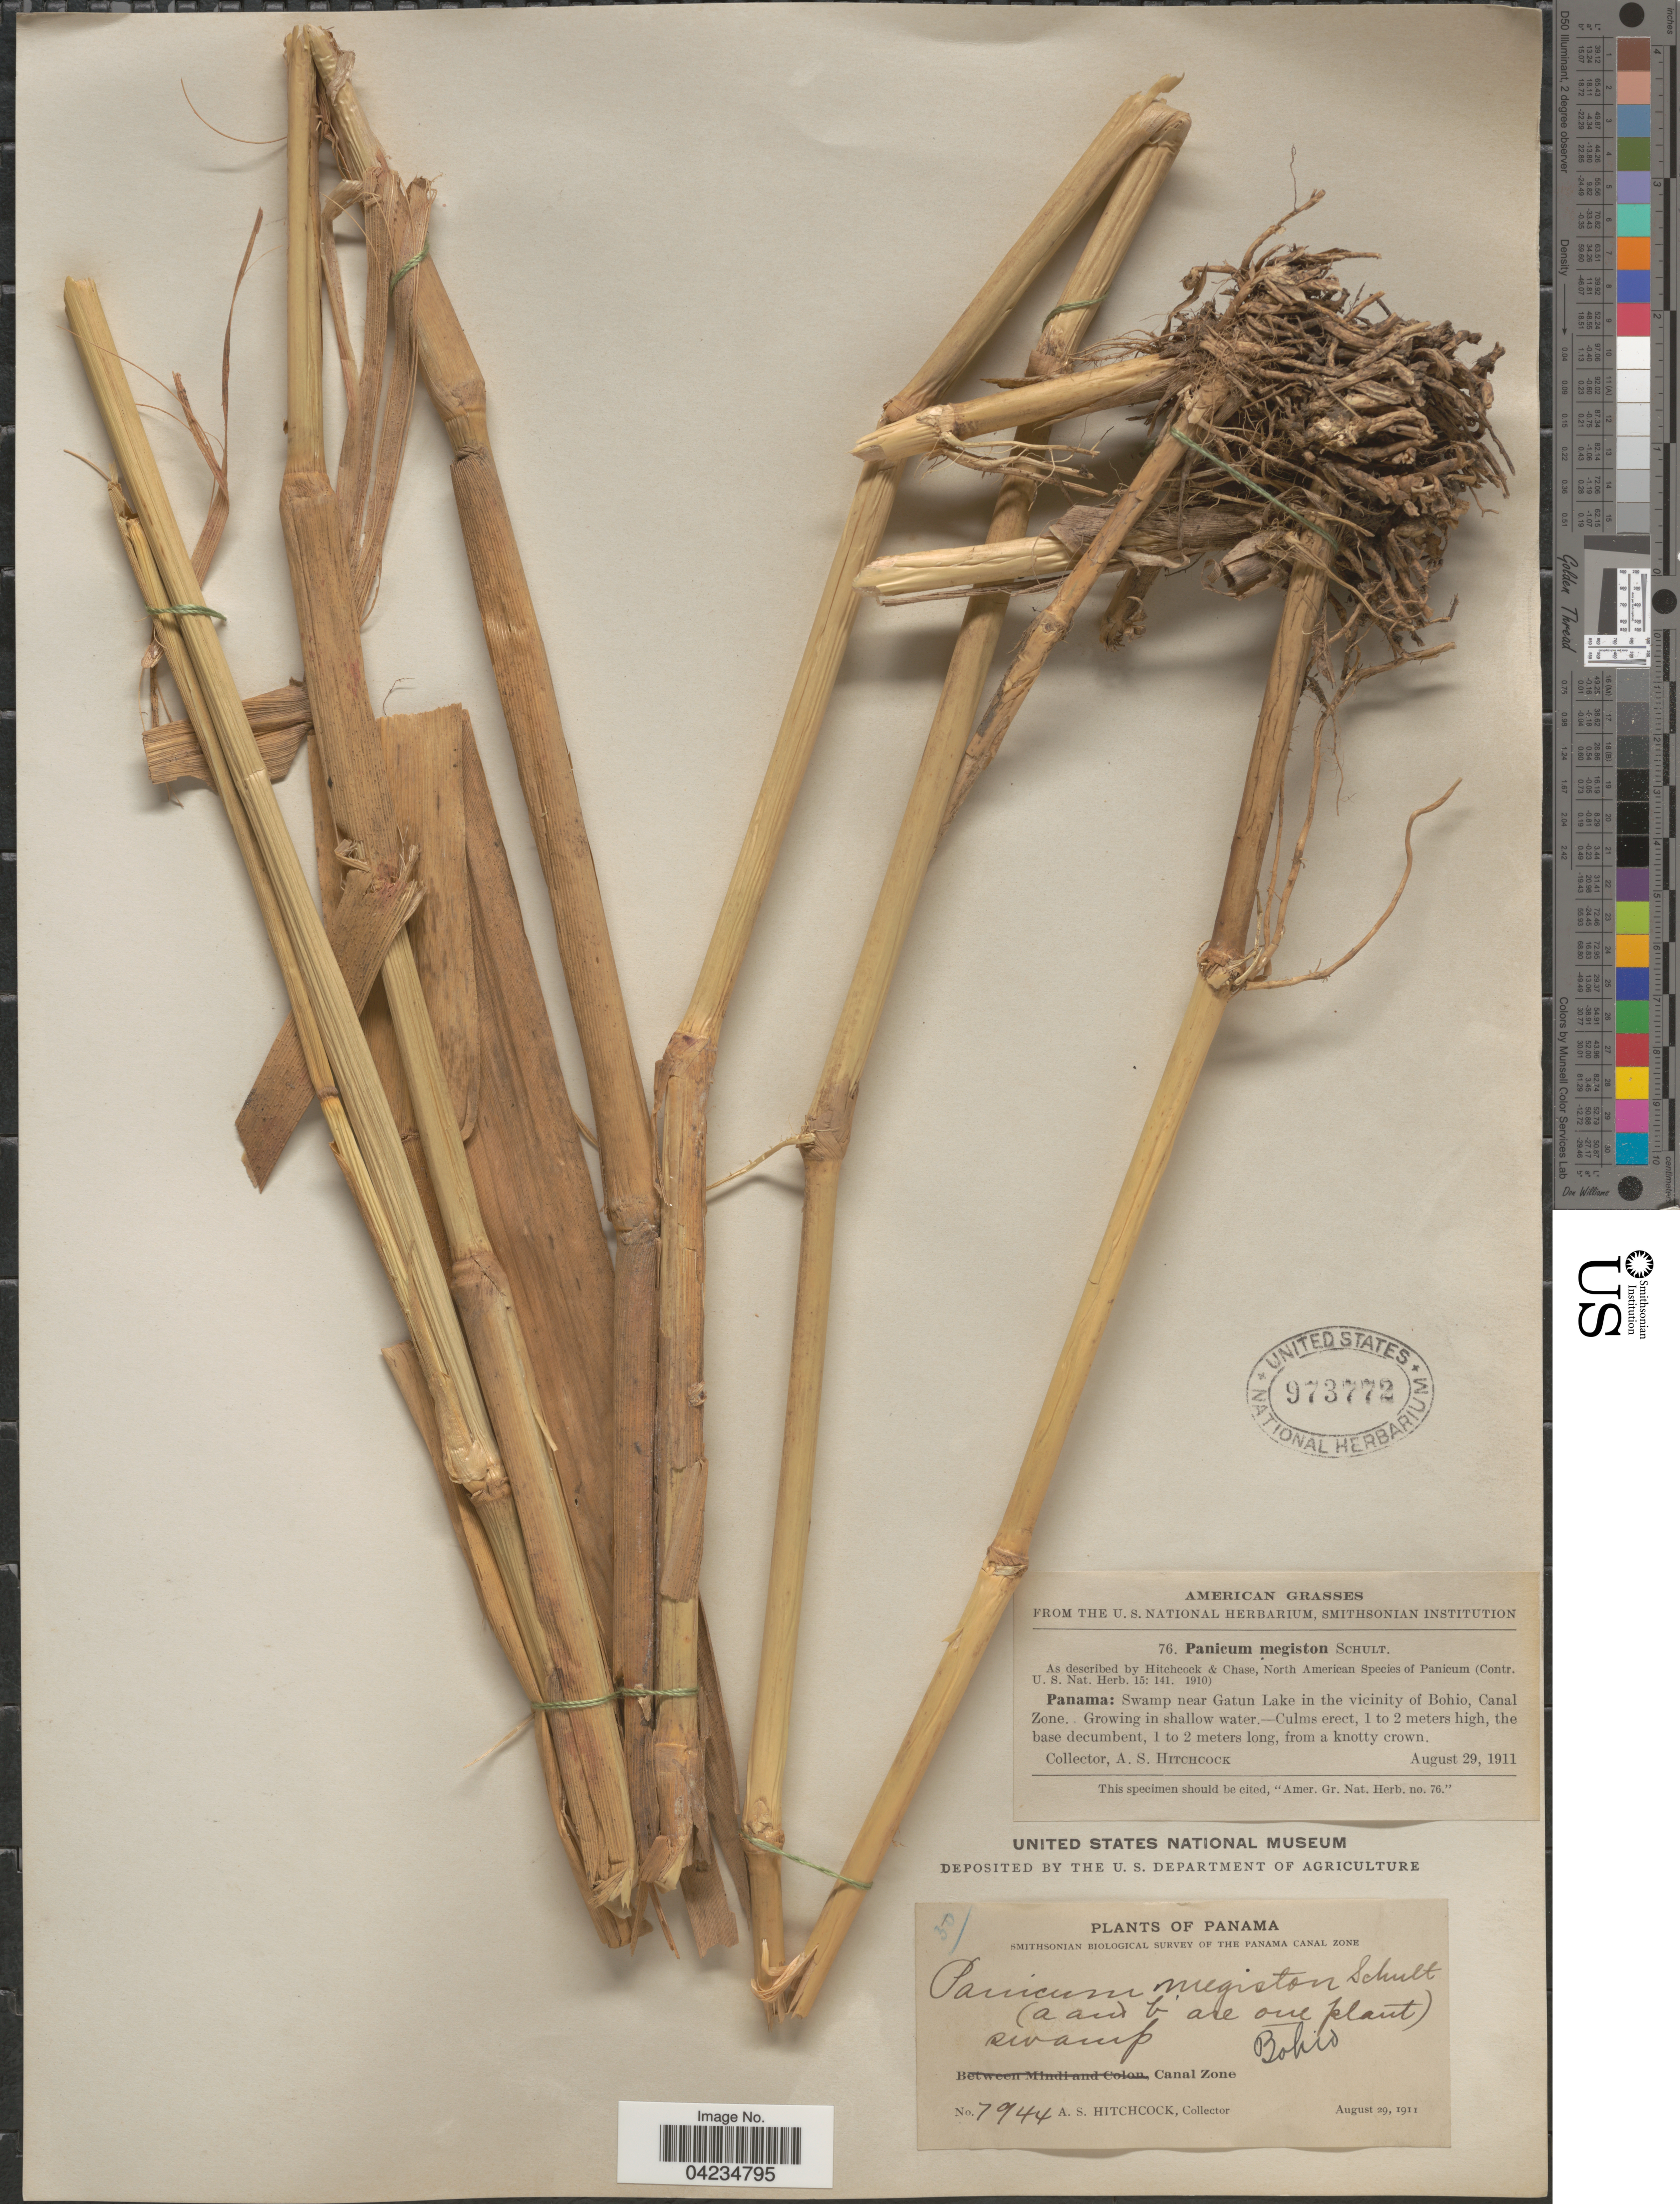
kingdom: Plantae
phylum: Tracheophyta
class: Liliopsida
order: Poales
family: Poaceae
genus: Stephostachys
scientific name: Stephostachys mertensii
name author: (Roth) Zuloaga & Marrone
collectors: A. S. Hitchcock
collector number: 7944/76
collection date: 1911-08-29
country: Panama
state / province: Colón / Panamá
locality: Smithsonian Biological Survey of the Panama Canal Zone. Canal Zone. Bohio. Swamp near Gatun Lake in the vicinity of Bohio, Canal Zone.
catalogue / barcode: US 973772